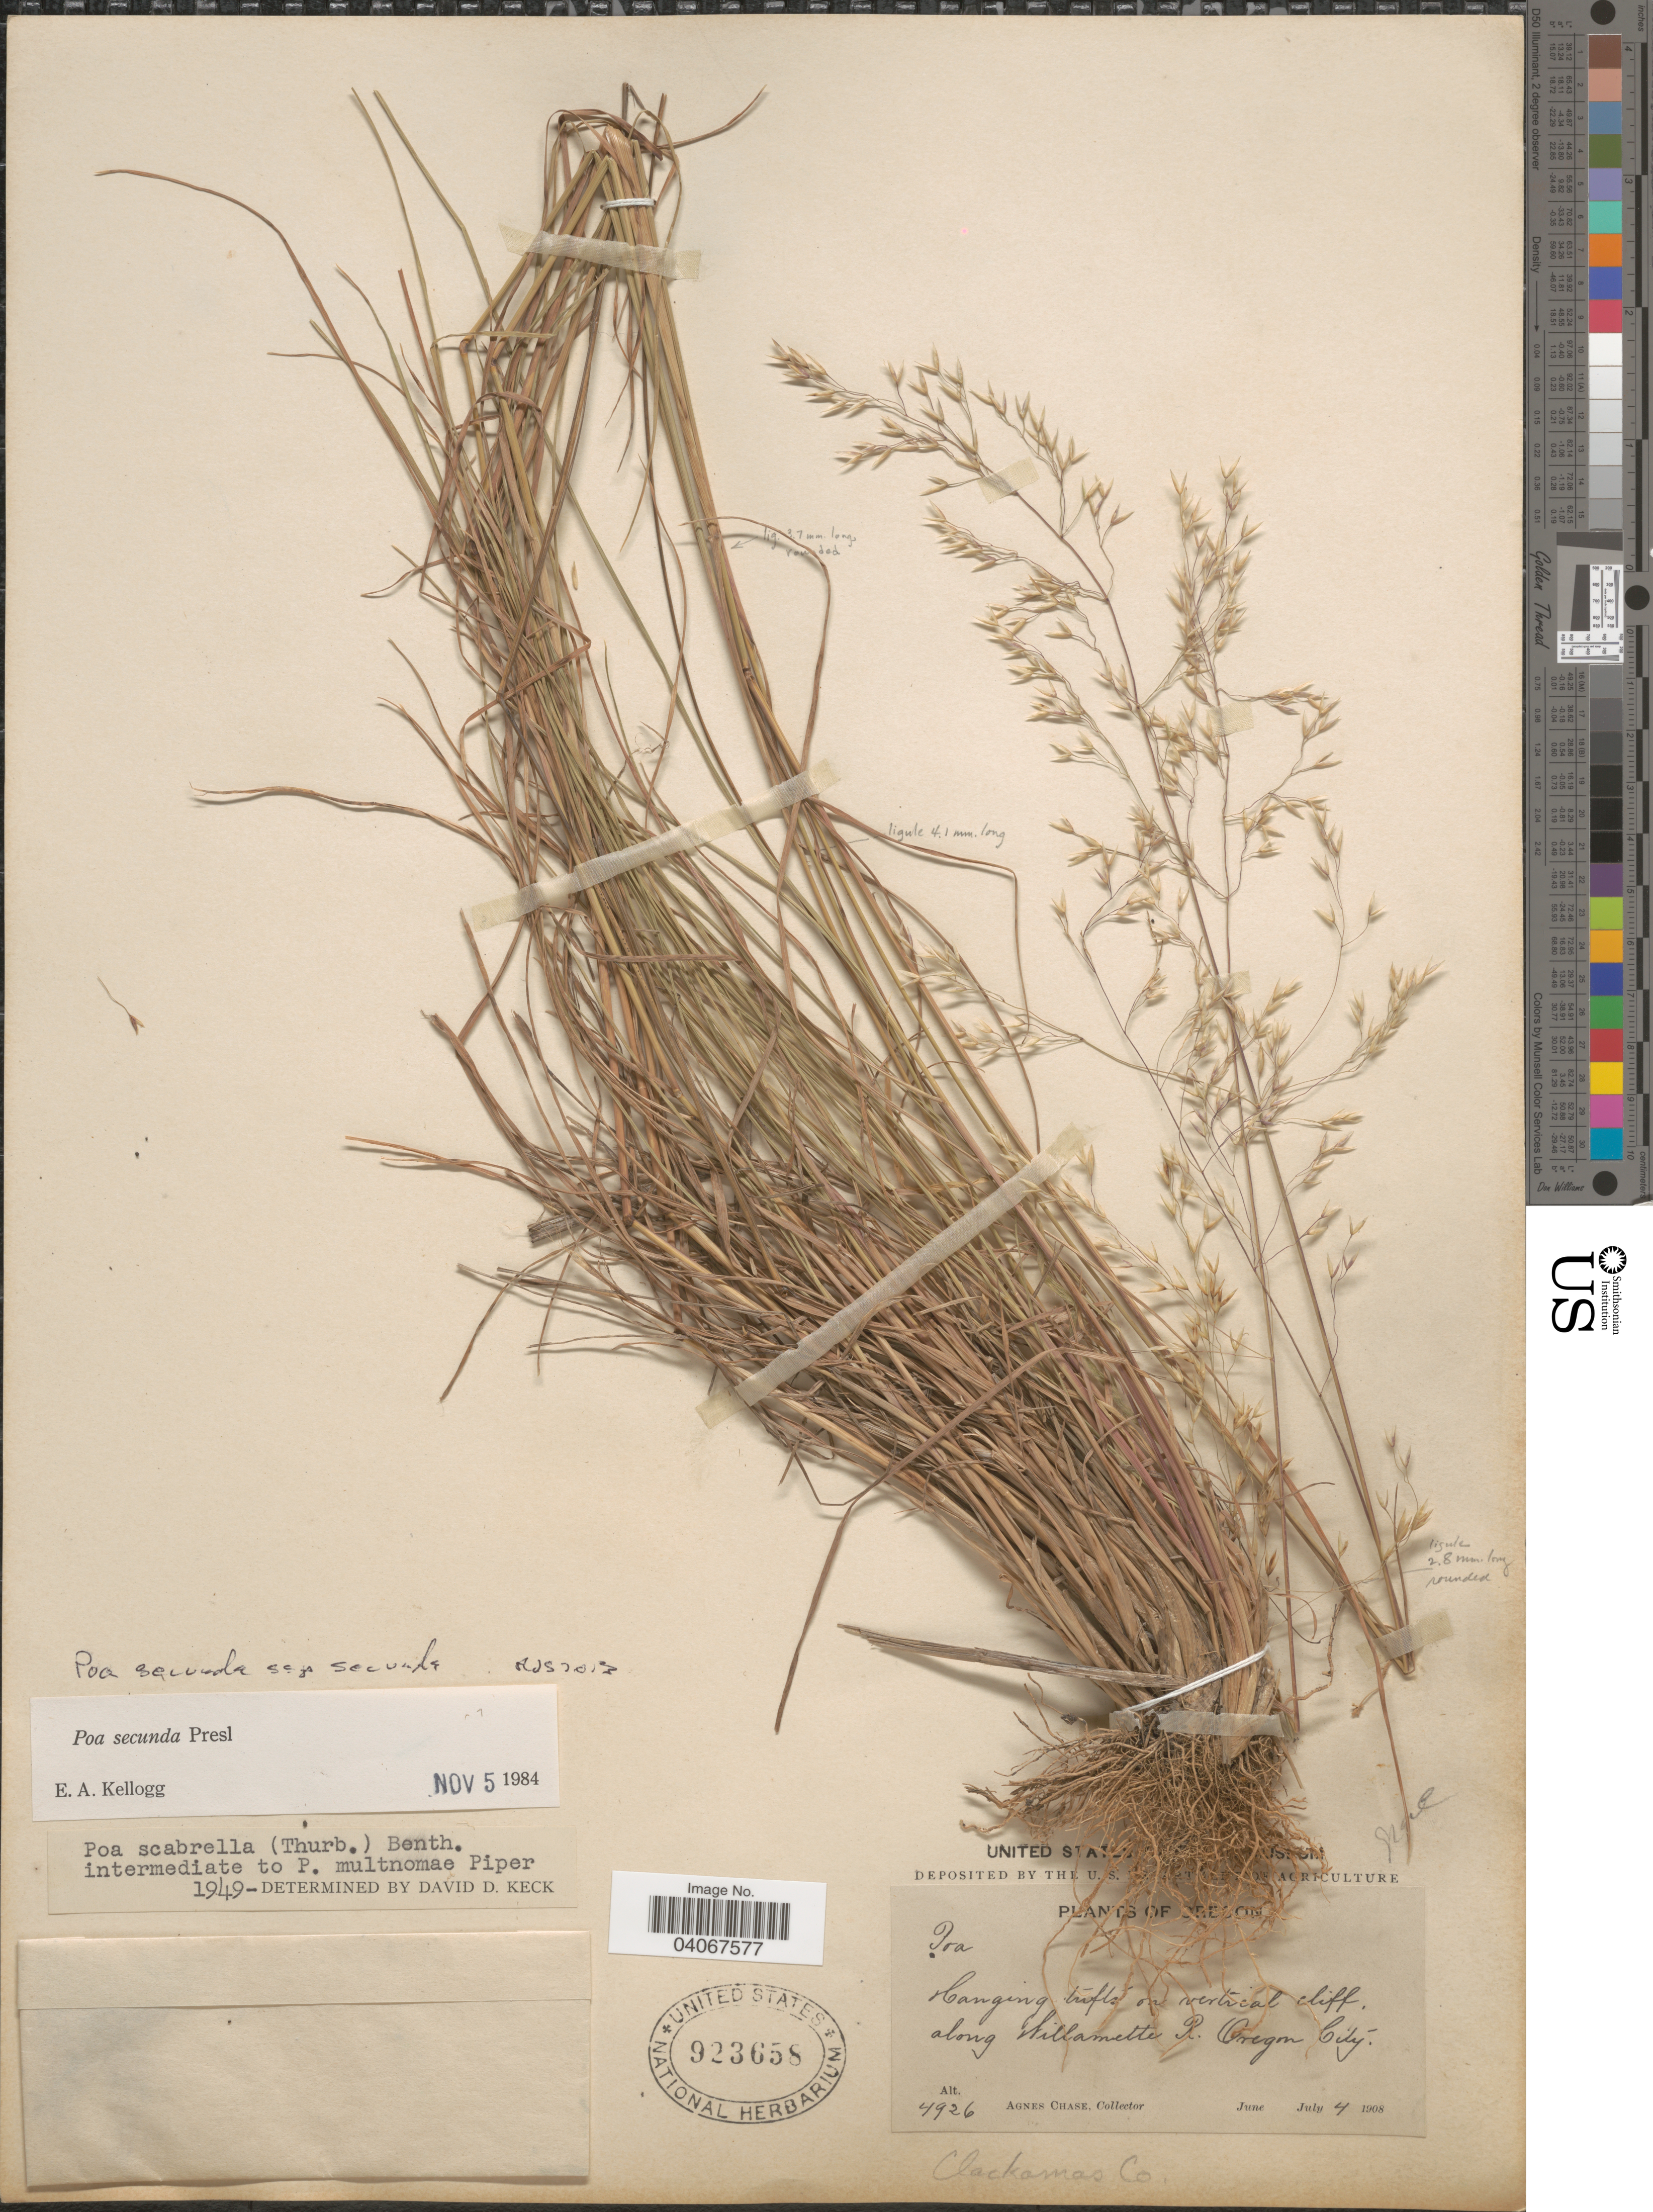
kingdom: Plantae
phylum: Tracheophyta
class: Liliopsida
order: Poales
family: Poaceae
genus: Poa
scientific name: Poa secunda subsp. secunda var. secunda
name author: J. Presl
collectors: A. Chase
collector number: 4926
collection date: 1908-07-04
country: United States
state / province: Oregon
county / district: Clackamas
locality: On vertical cliff, along Willamette R. Oregon City. Clackamas Co.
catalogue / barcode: US 923658